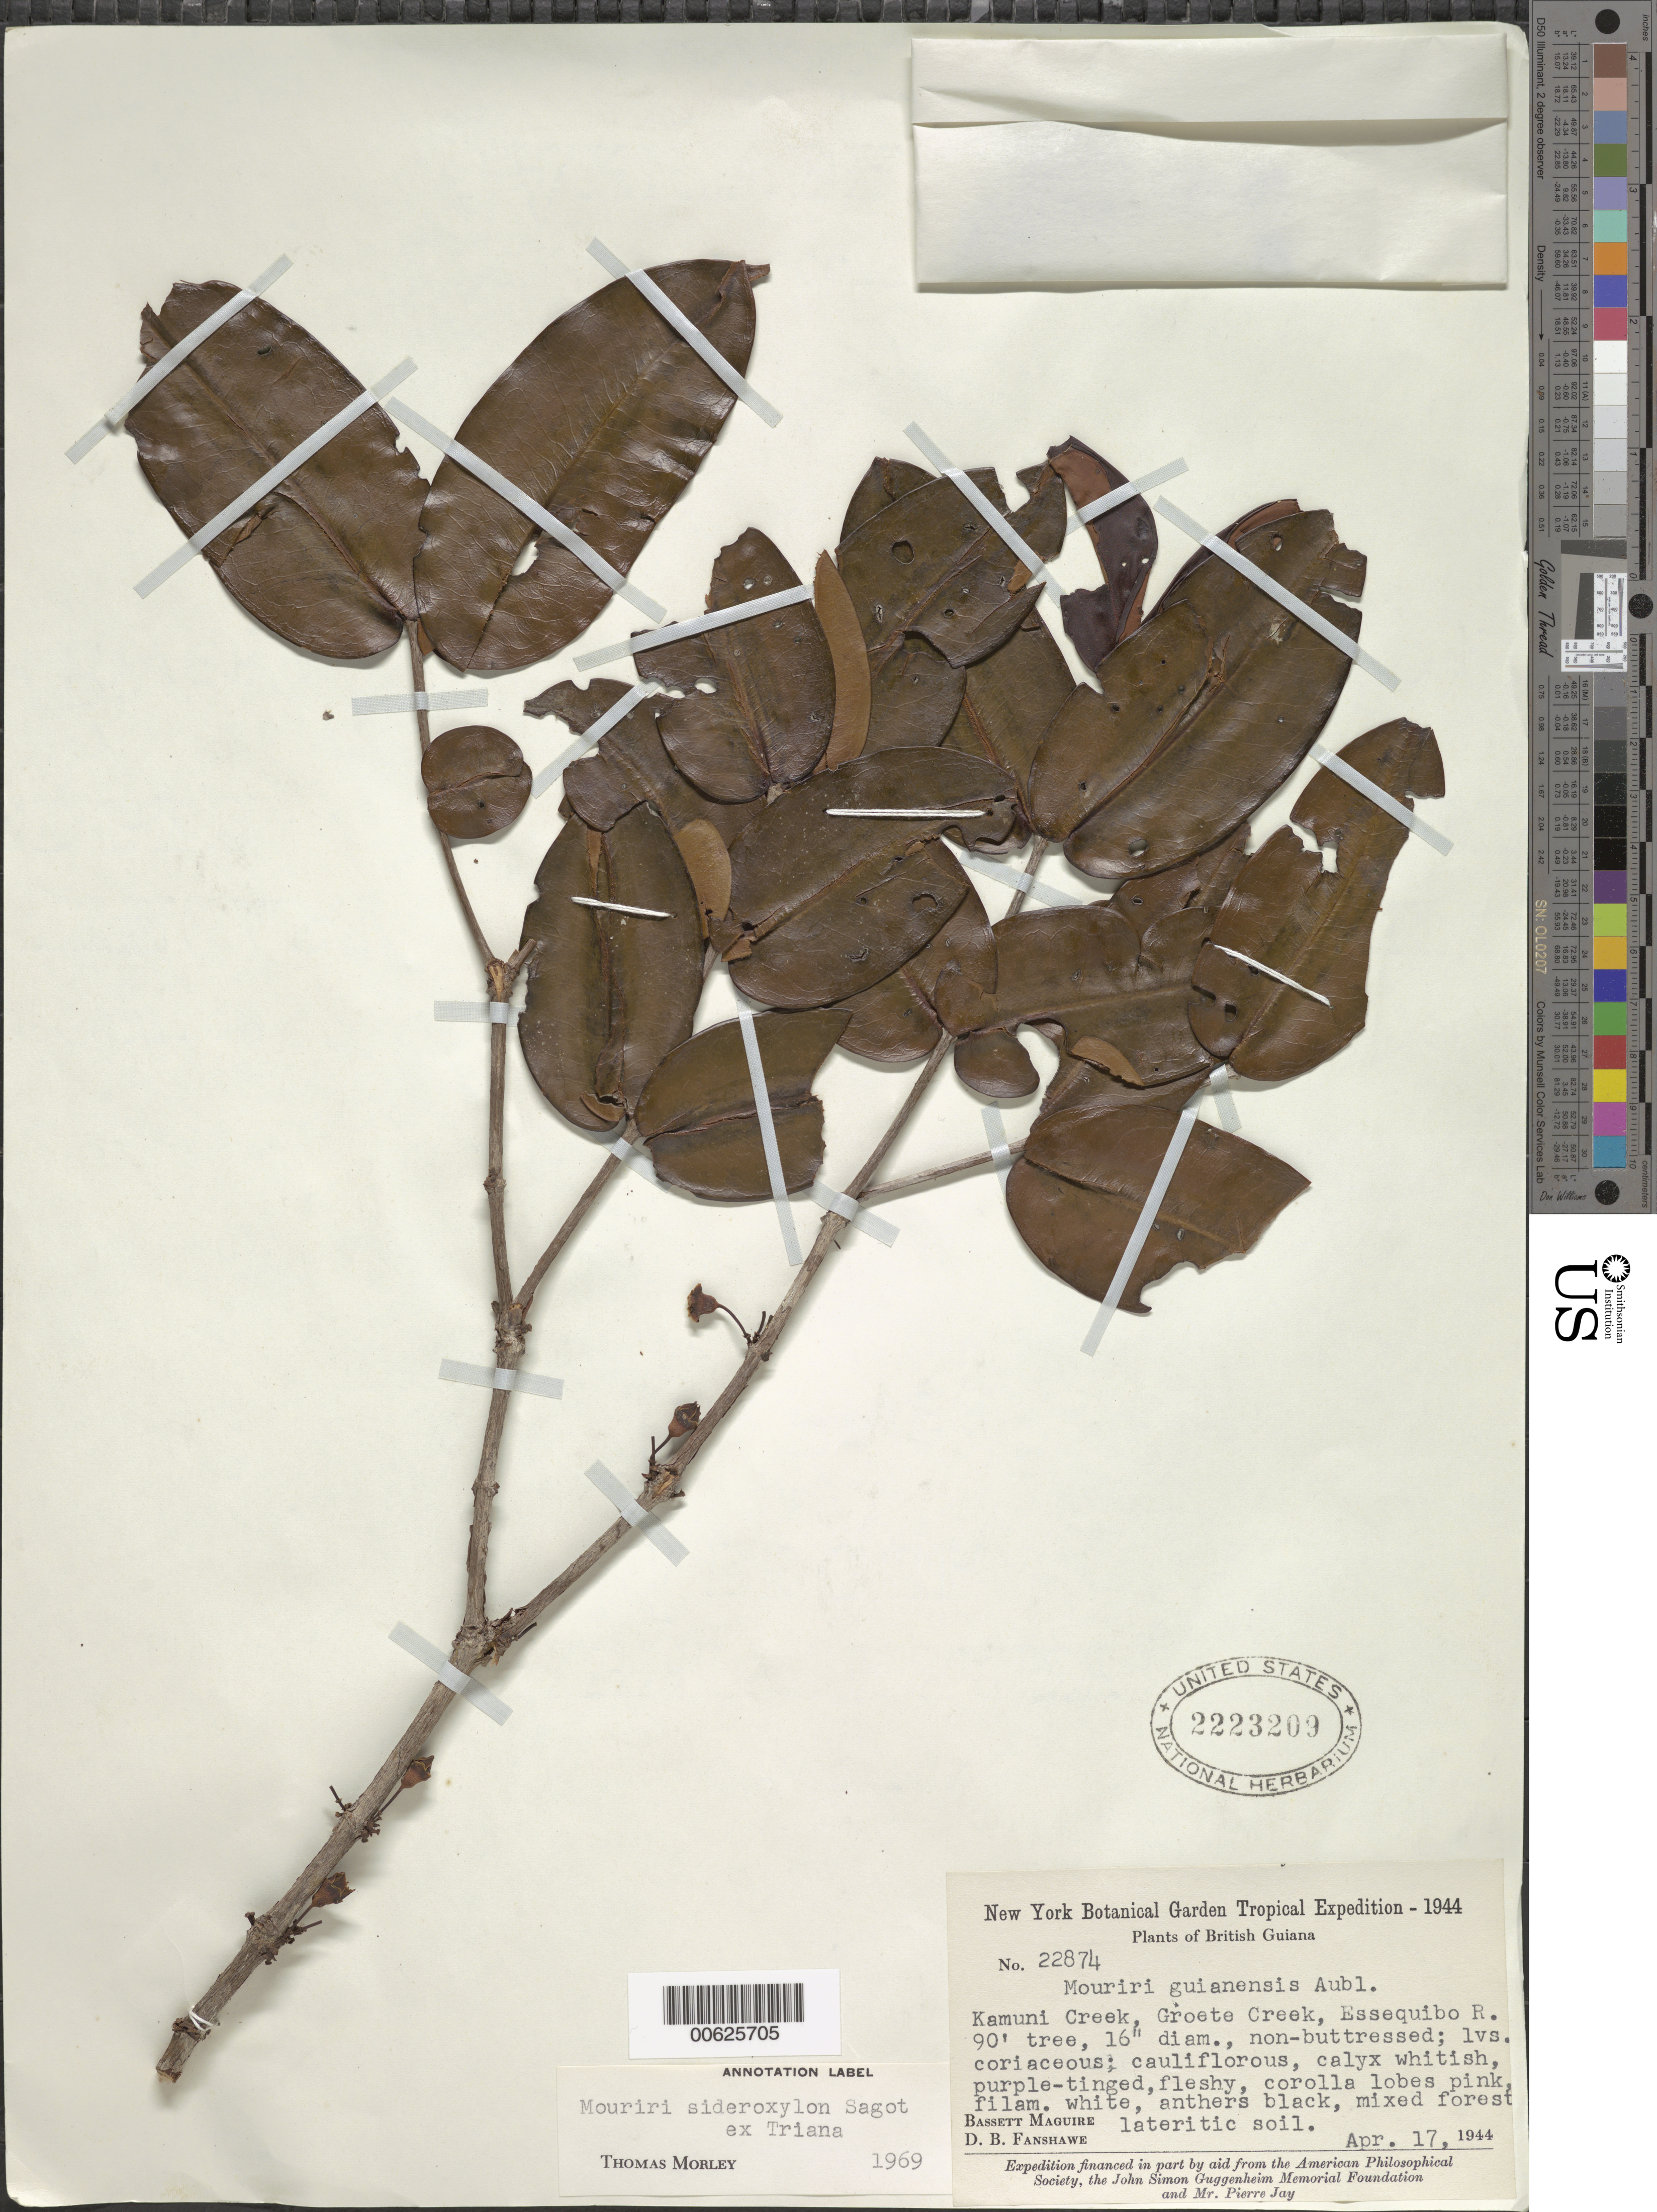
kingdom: Plantae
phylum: Tracheophyta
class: Magnoliopsida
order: Myrtales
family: Melastomataceae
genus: Mouriri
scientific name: Mouriri sideroxylon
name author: Sagot ex Triana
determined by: Morley, T.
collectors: B. Maguire & D. B. Fanshawe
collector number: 22874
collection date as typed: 17-Apr-44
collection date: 1944-04-17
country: Guyana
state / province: Essequibo Isl-W. Demerara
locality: Kamuni Creek, Groete Creek, Essequibo River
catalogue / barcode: US 2223209